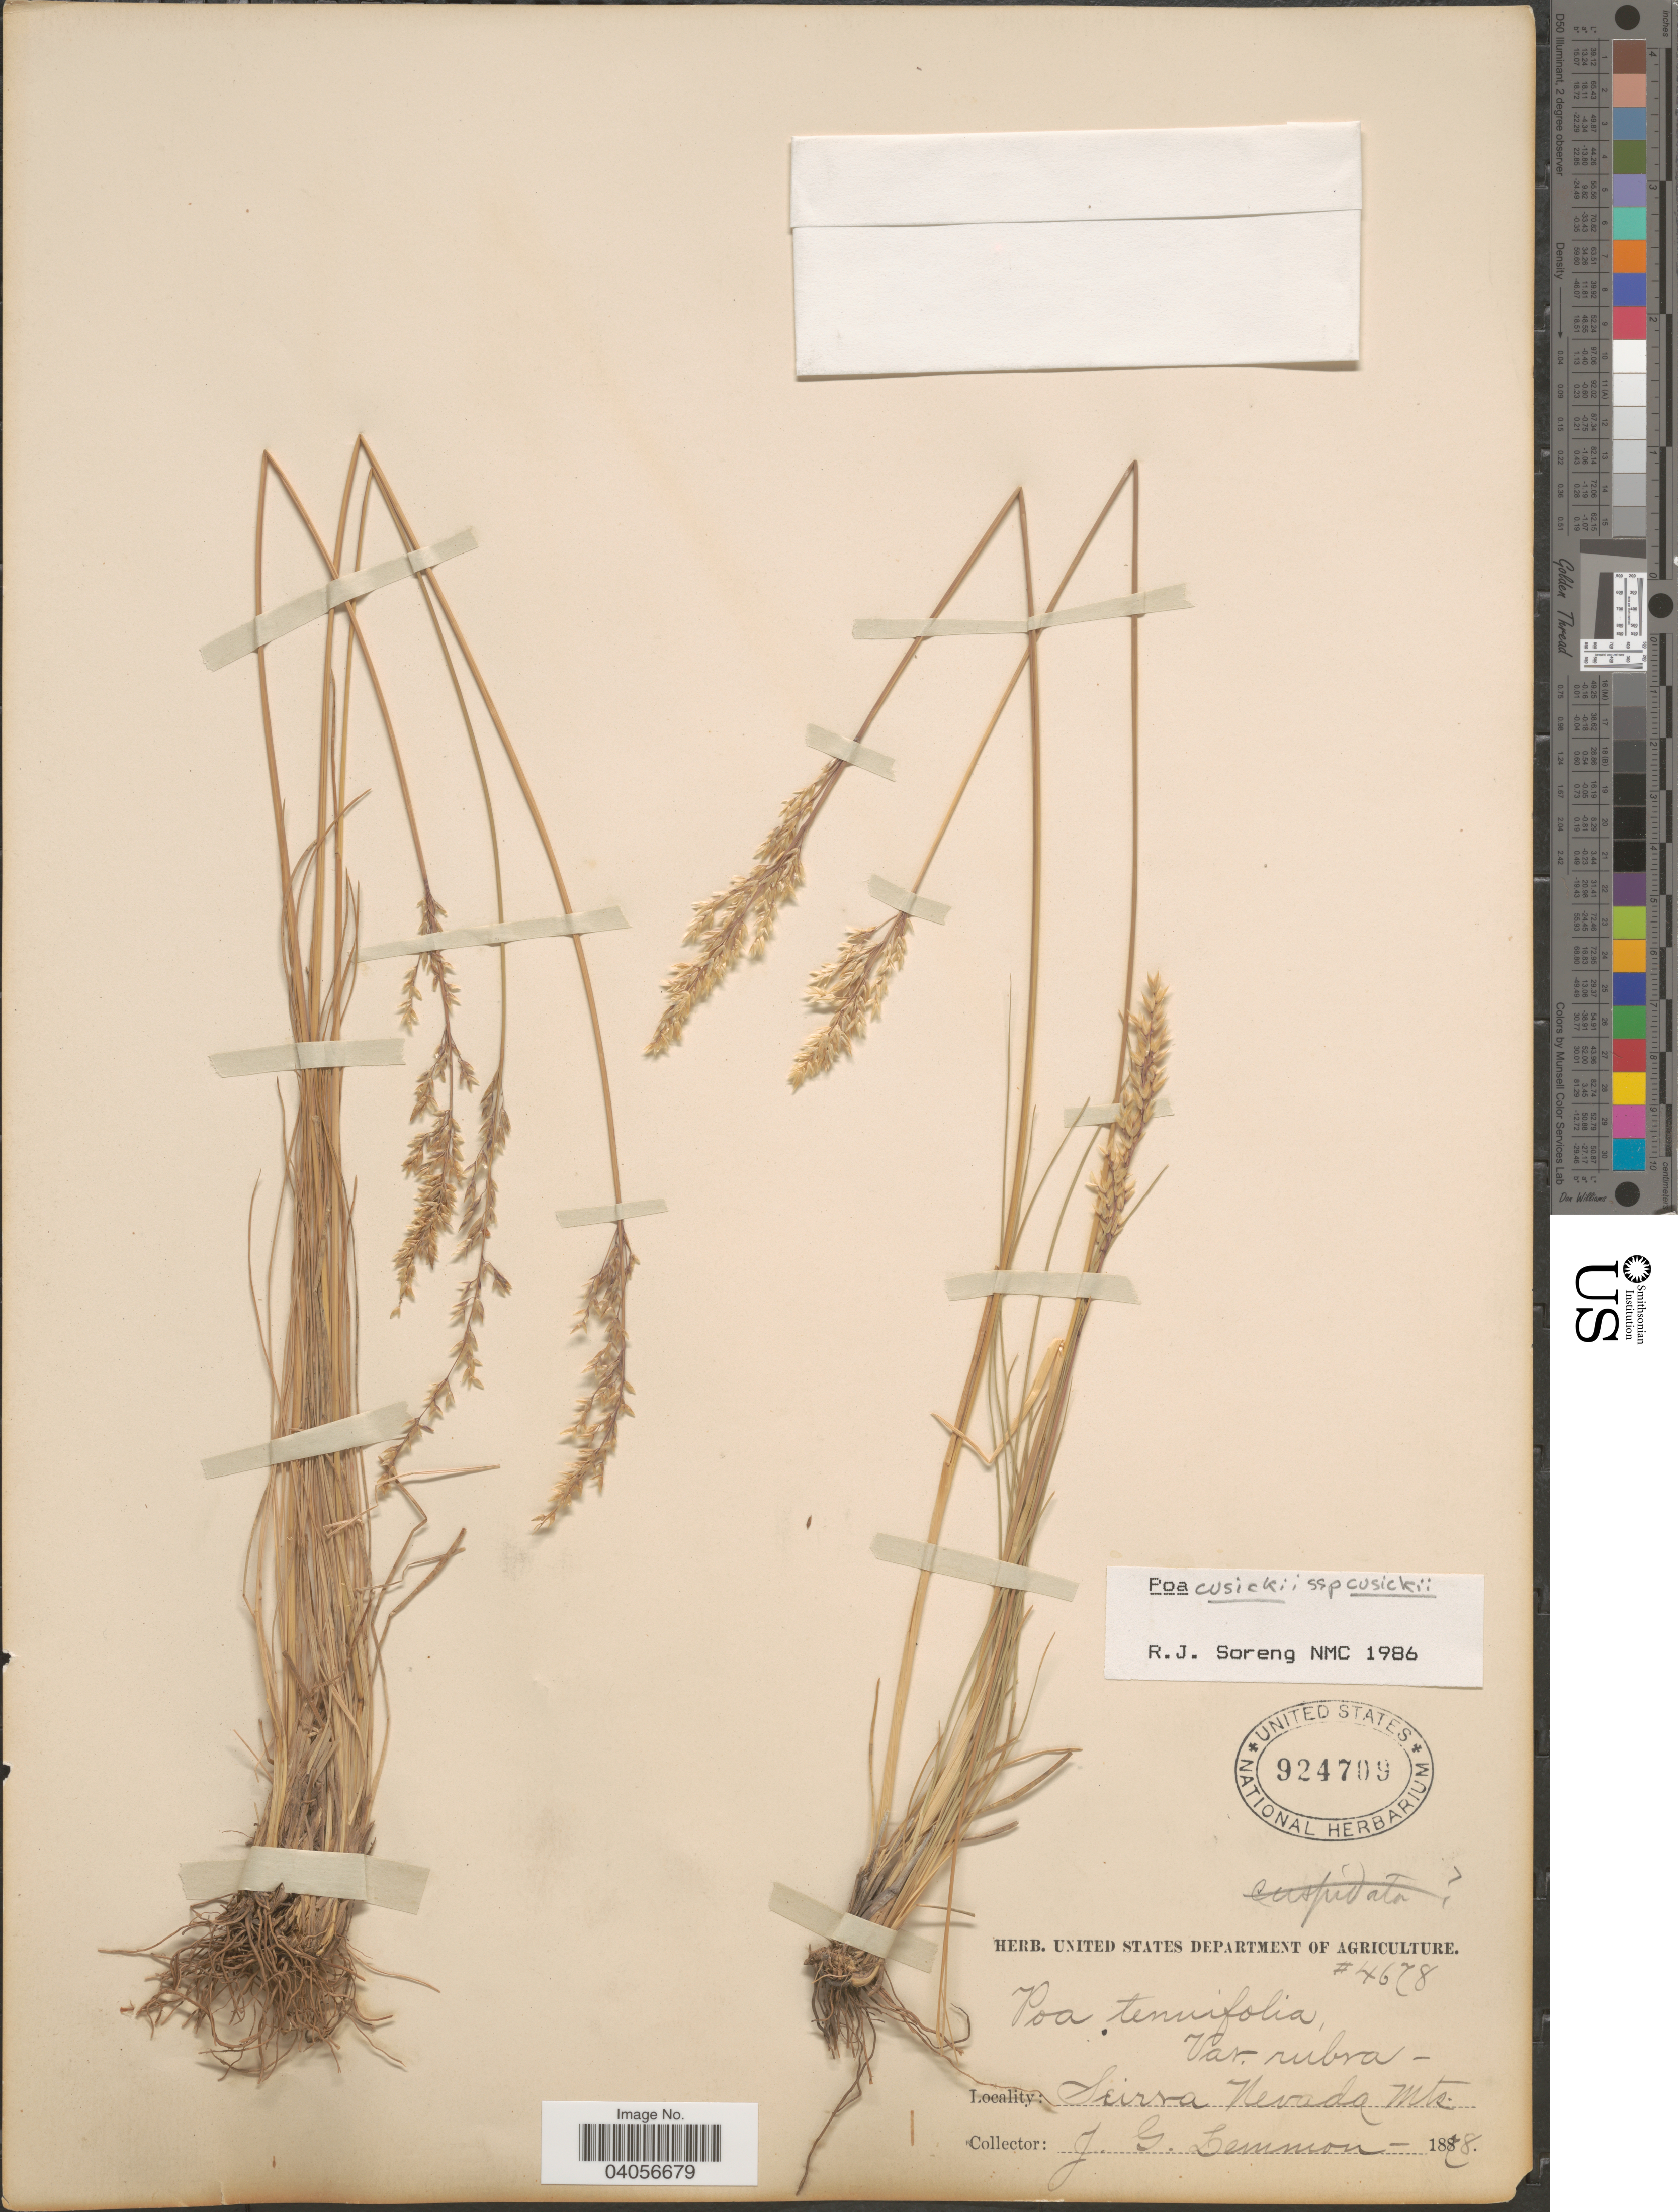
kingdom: Plantae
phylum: Tracheophyta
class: Liliopsida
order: Poales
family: Poaceae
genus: Poa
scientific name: Poa cusickii subsp. cusickii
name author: Vasey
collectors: J. Lemmon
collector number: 4678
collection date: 1878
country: United States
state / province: California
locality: Sierra Nevada Mts.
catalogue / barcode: US 924709